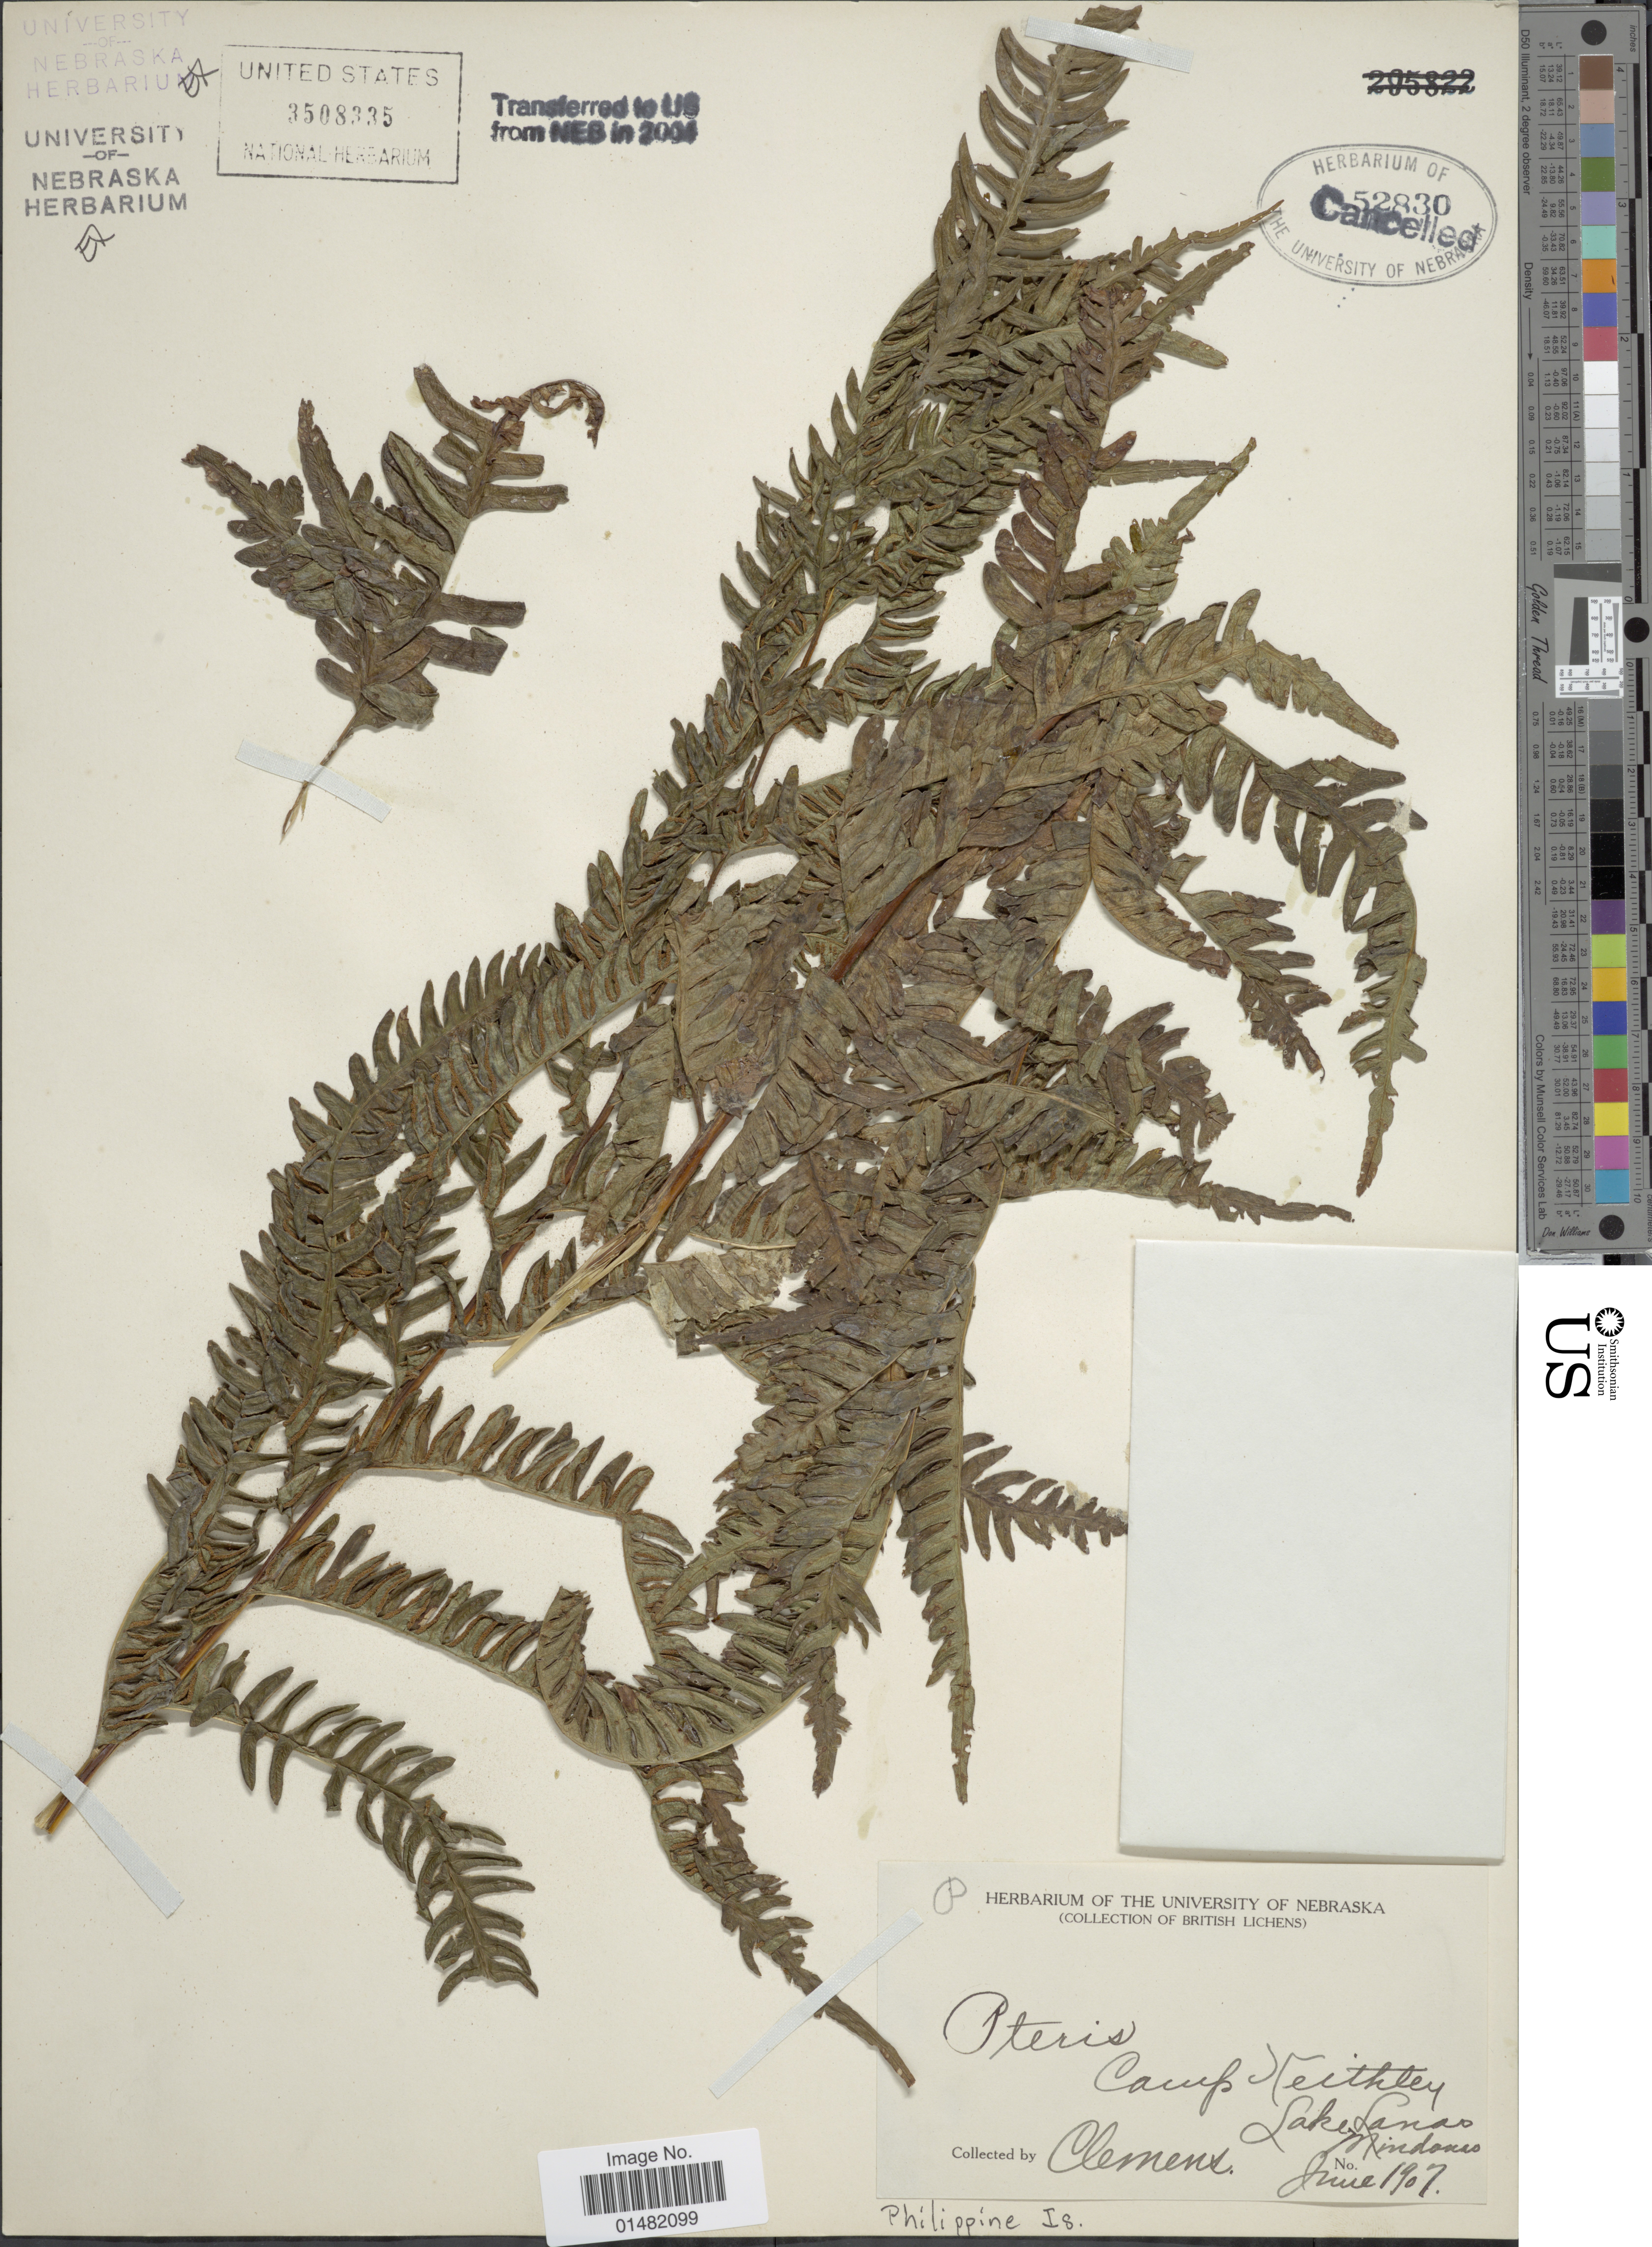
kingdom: Plantae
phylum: Tracheophyta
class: Polypodiopsida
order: Polypodiales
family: Pteridaceae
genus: Pteris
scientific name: Pteris sp.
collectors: -. Clemens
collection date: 1907-06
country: Philippines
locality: Camp Keithley, Lake Lanao, Mindanao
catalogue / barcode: US 3508335